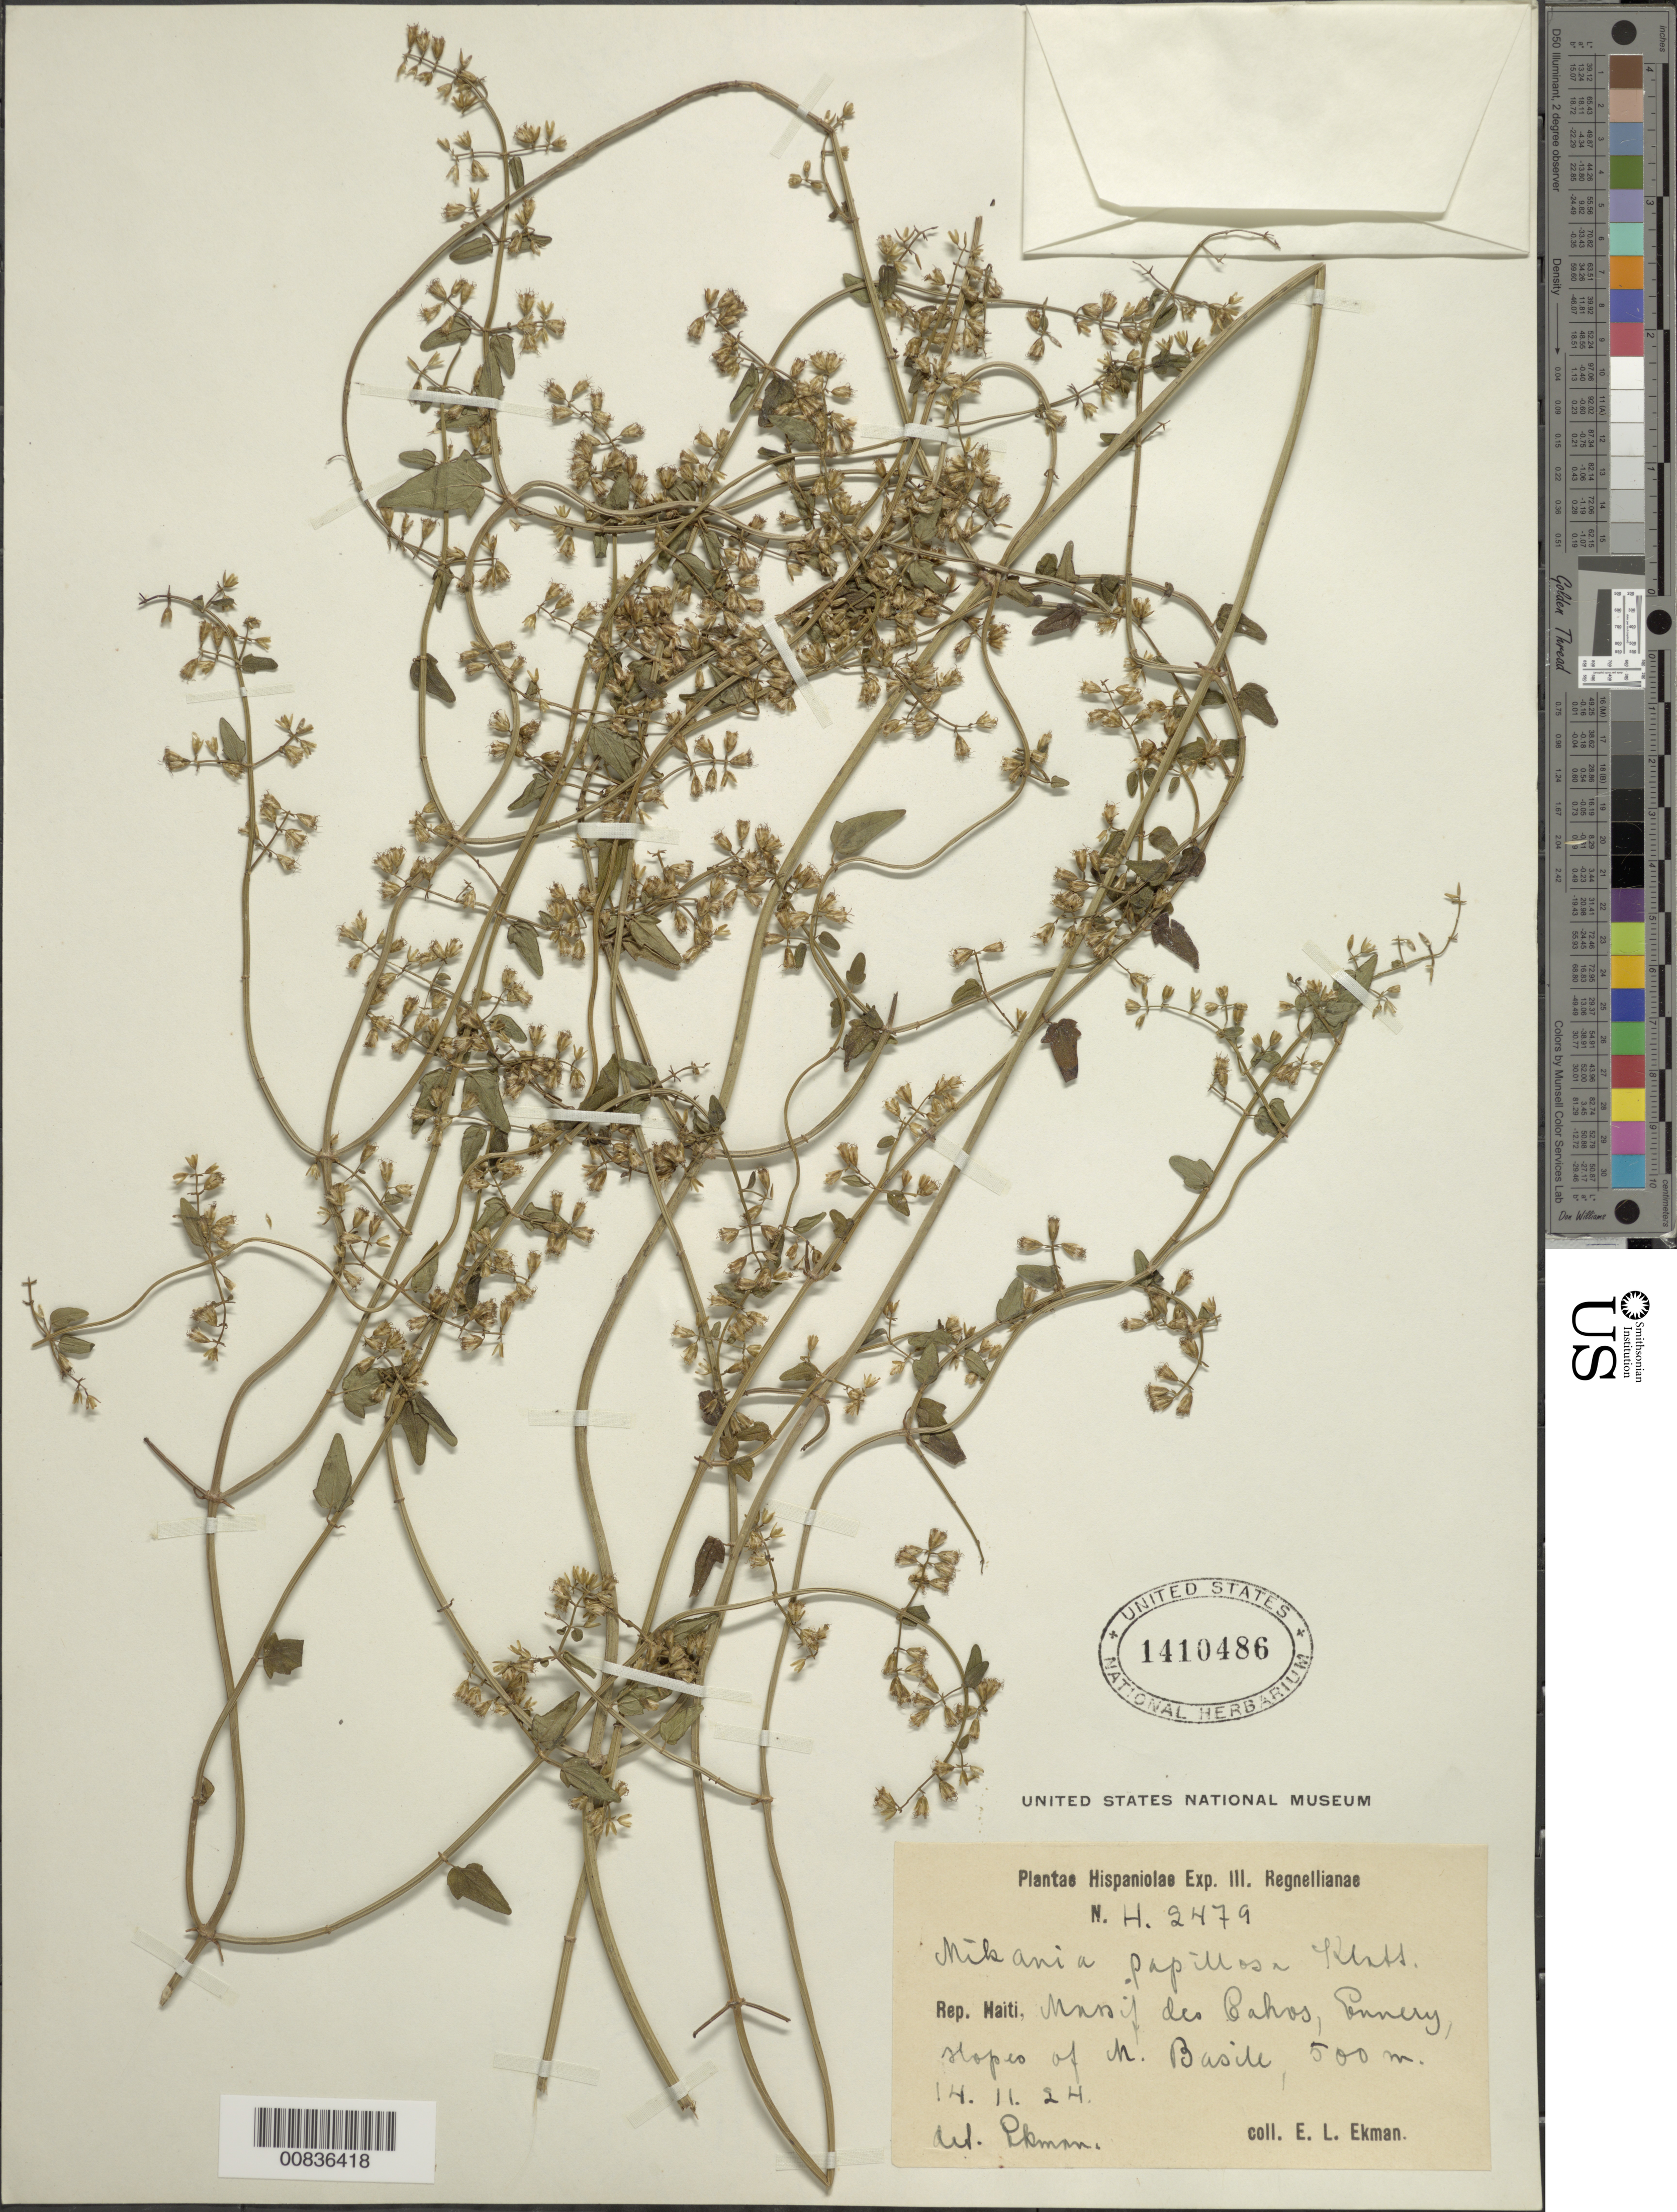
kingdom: Plantae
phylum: Tracheophyta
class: Magnoliopsida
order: Asterales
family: Asteraceae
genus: Mikania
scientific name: Mikania papillosa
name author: Klatt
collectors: E. L. Ekman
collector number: H 2479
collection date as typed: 14 Nov 1924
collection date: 1924-11-14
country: Haiti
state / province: Artibonite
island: Hispaniola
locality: Massif des Cahos, Ennery, M. Basile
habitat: Slopes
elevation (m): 500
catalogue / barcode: US 1410486